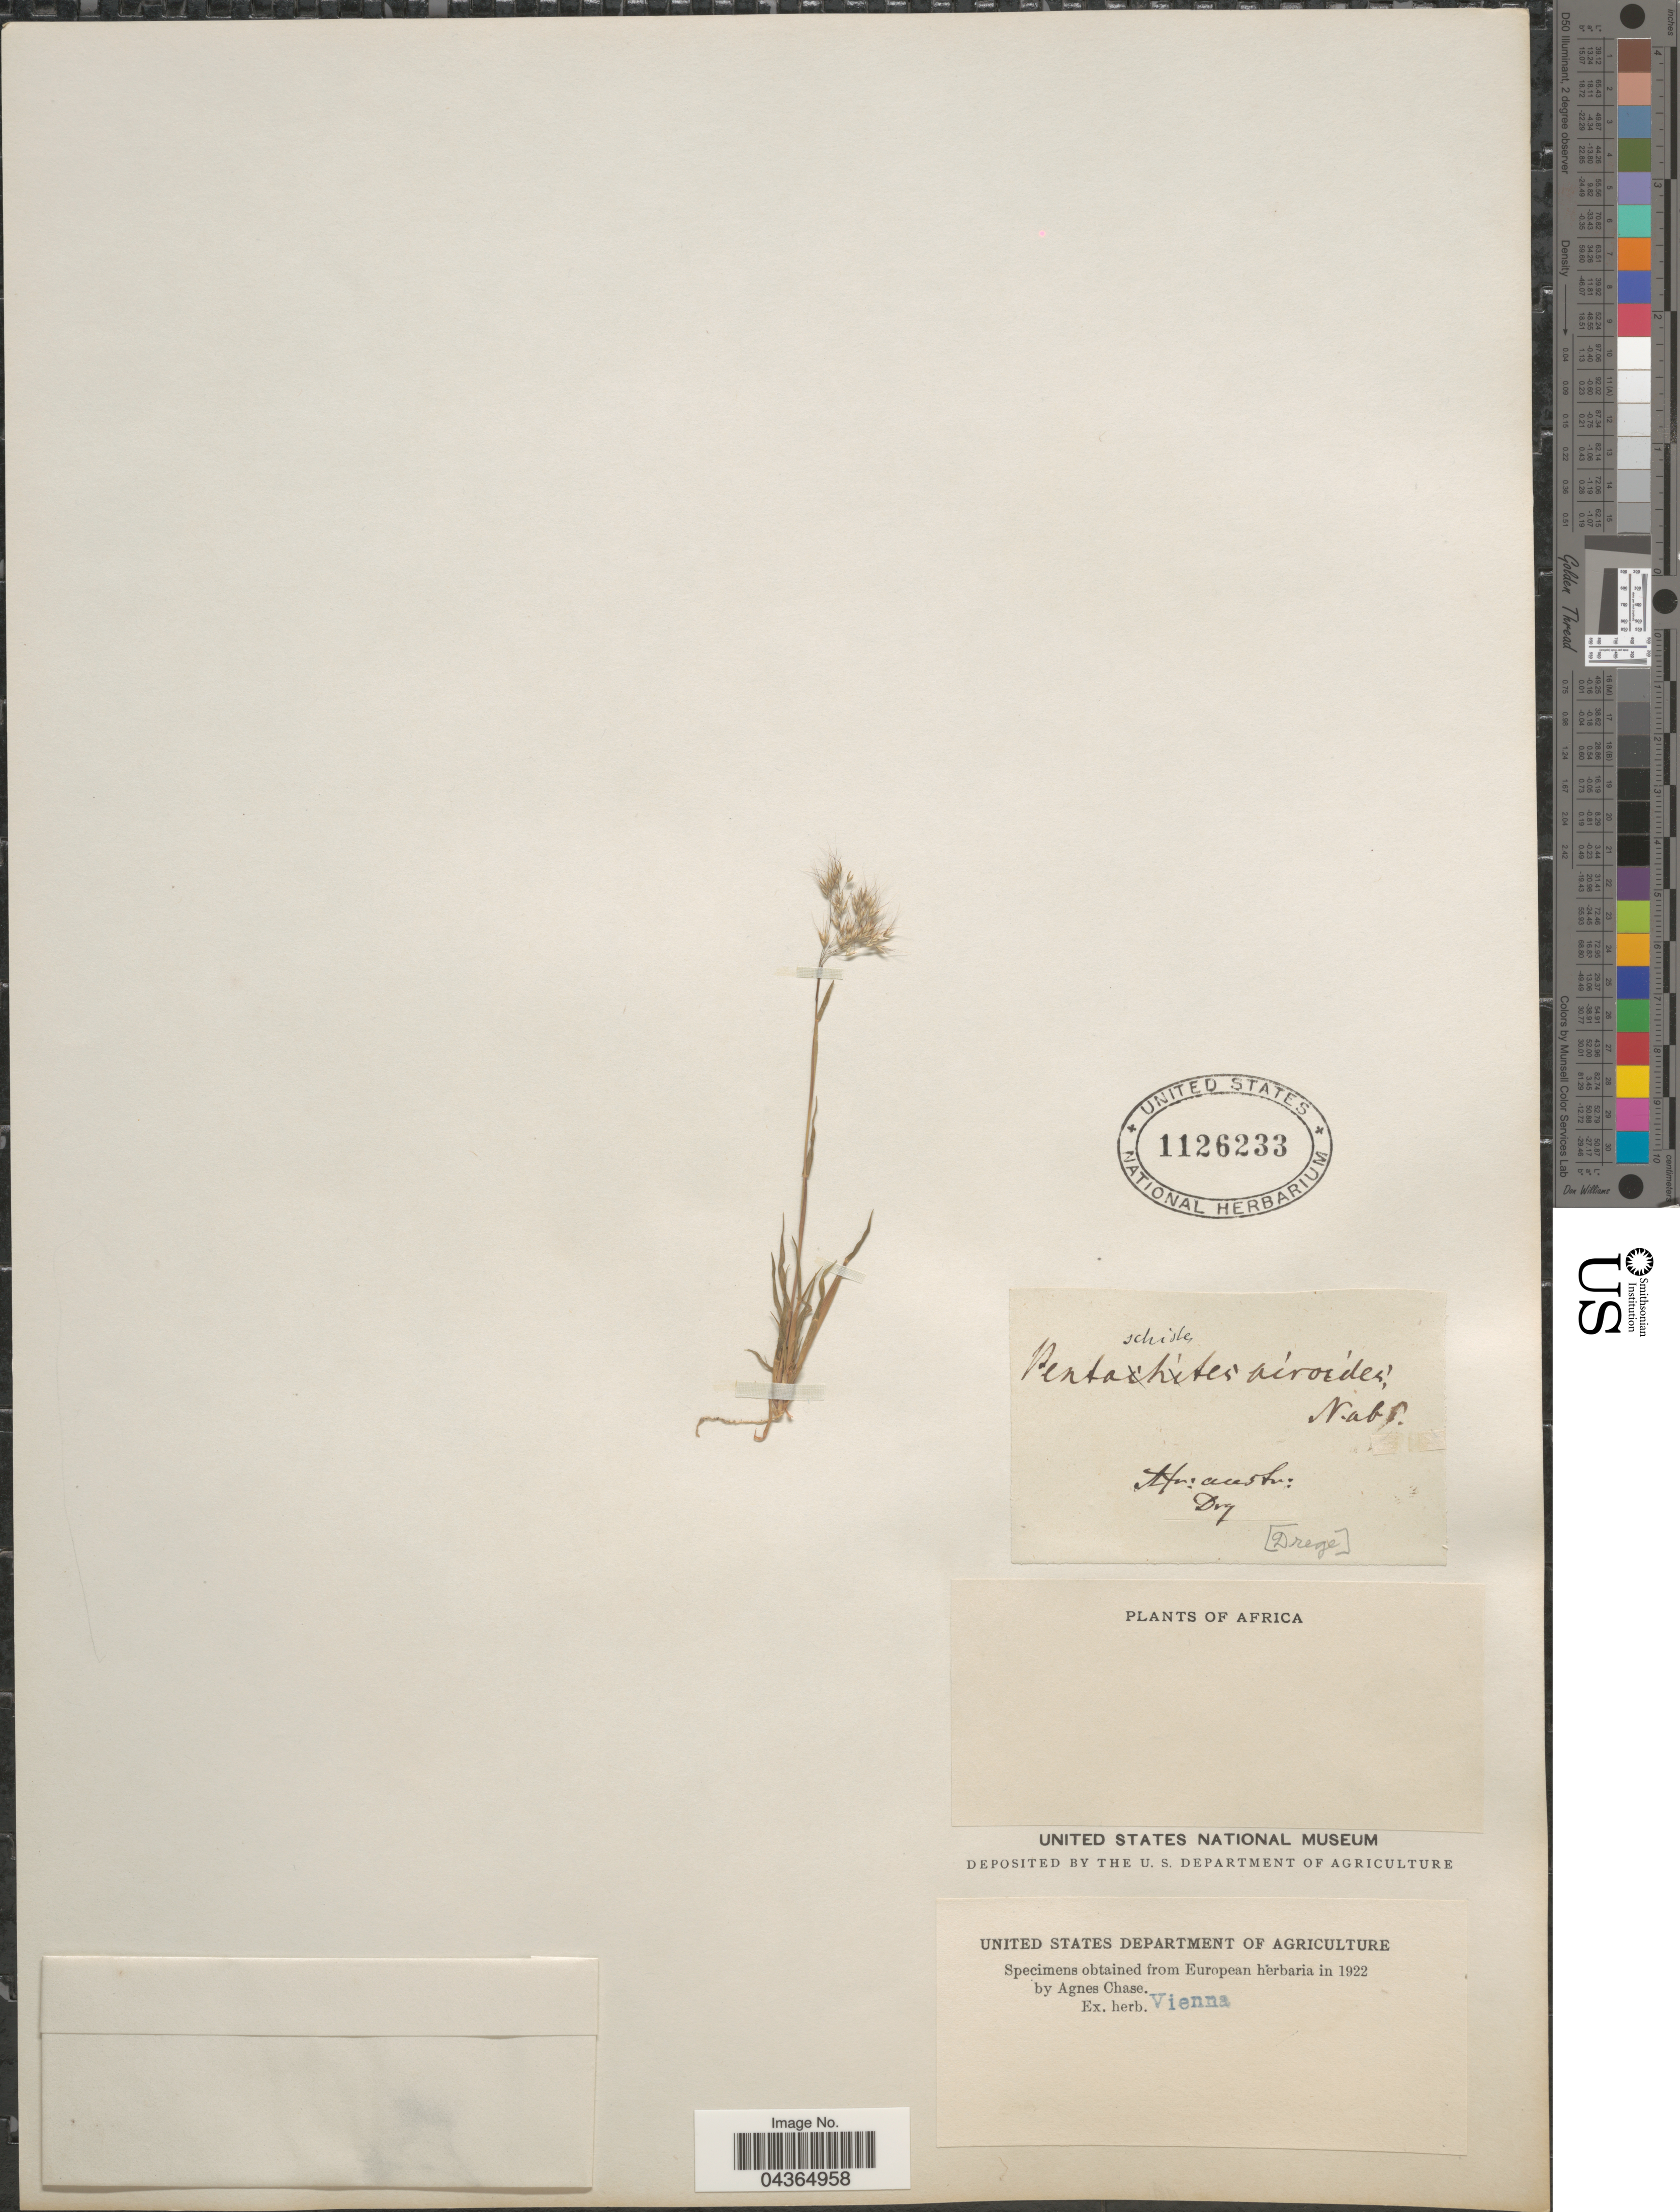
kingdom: Plantae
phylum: Tracheophyta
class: Liliopsida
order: Poales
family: Poaceae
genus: Pentameris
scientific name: Pentameris airoides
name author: Nees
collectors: Drege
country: South Africa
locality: Africa. Afr: austr.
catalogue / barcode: US 1126233